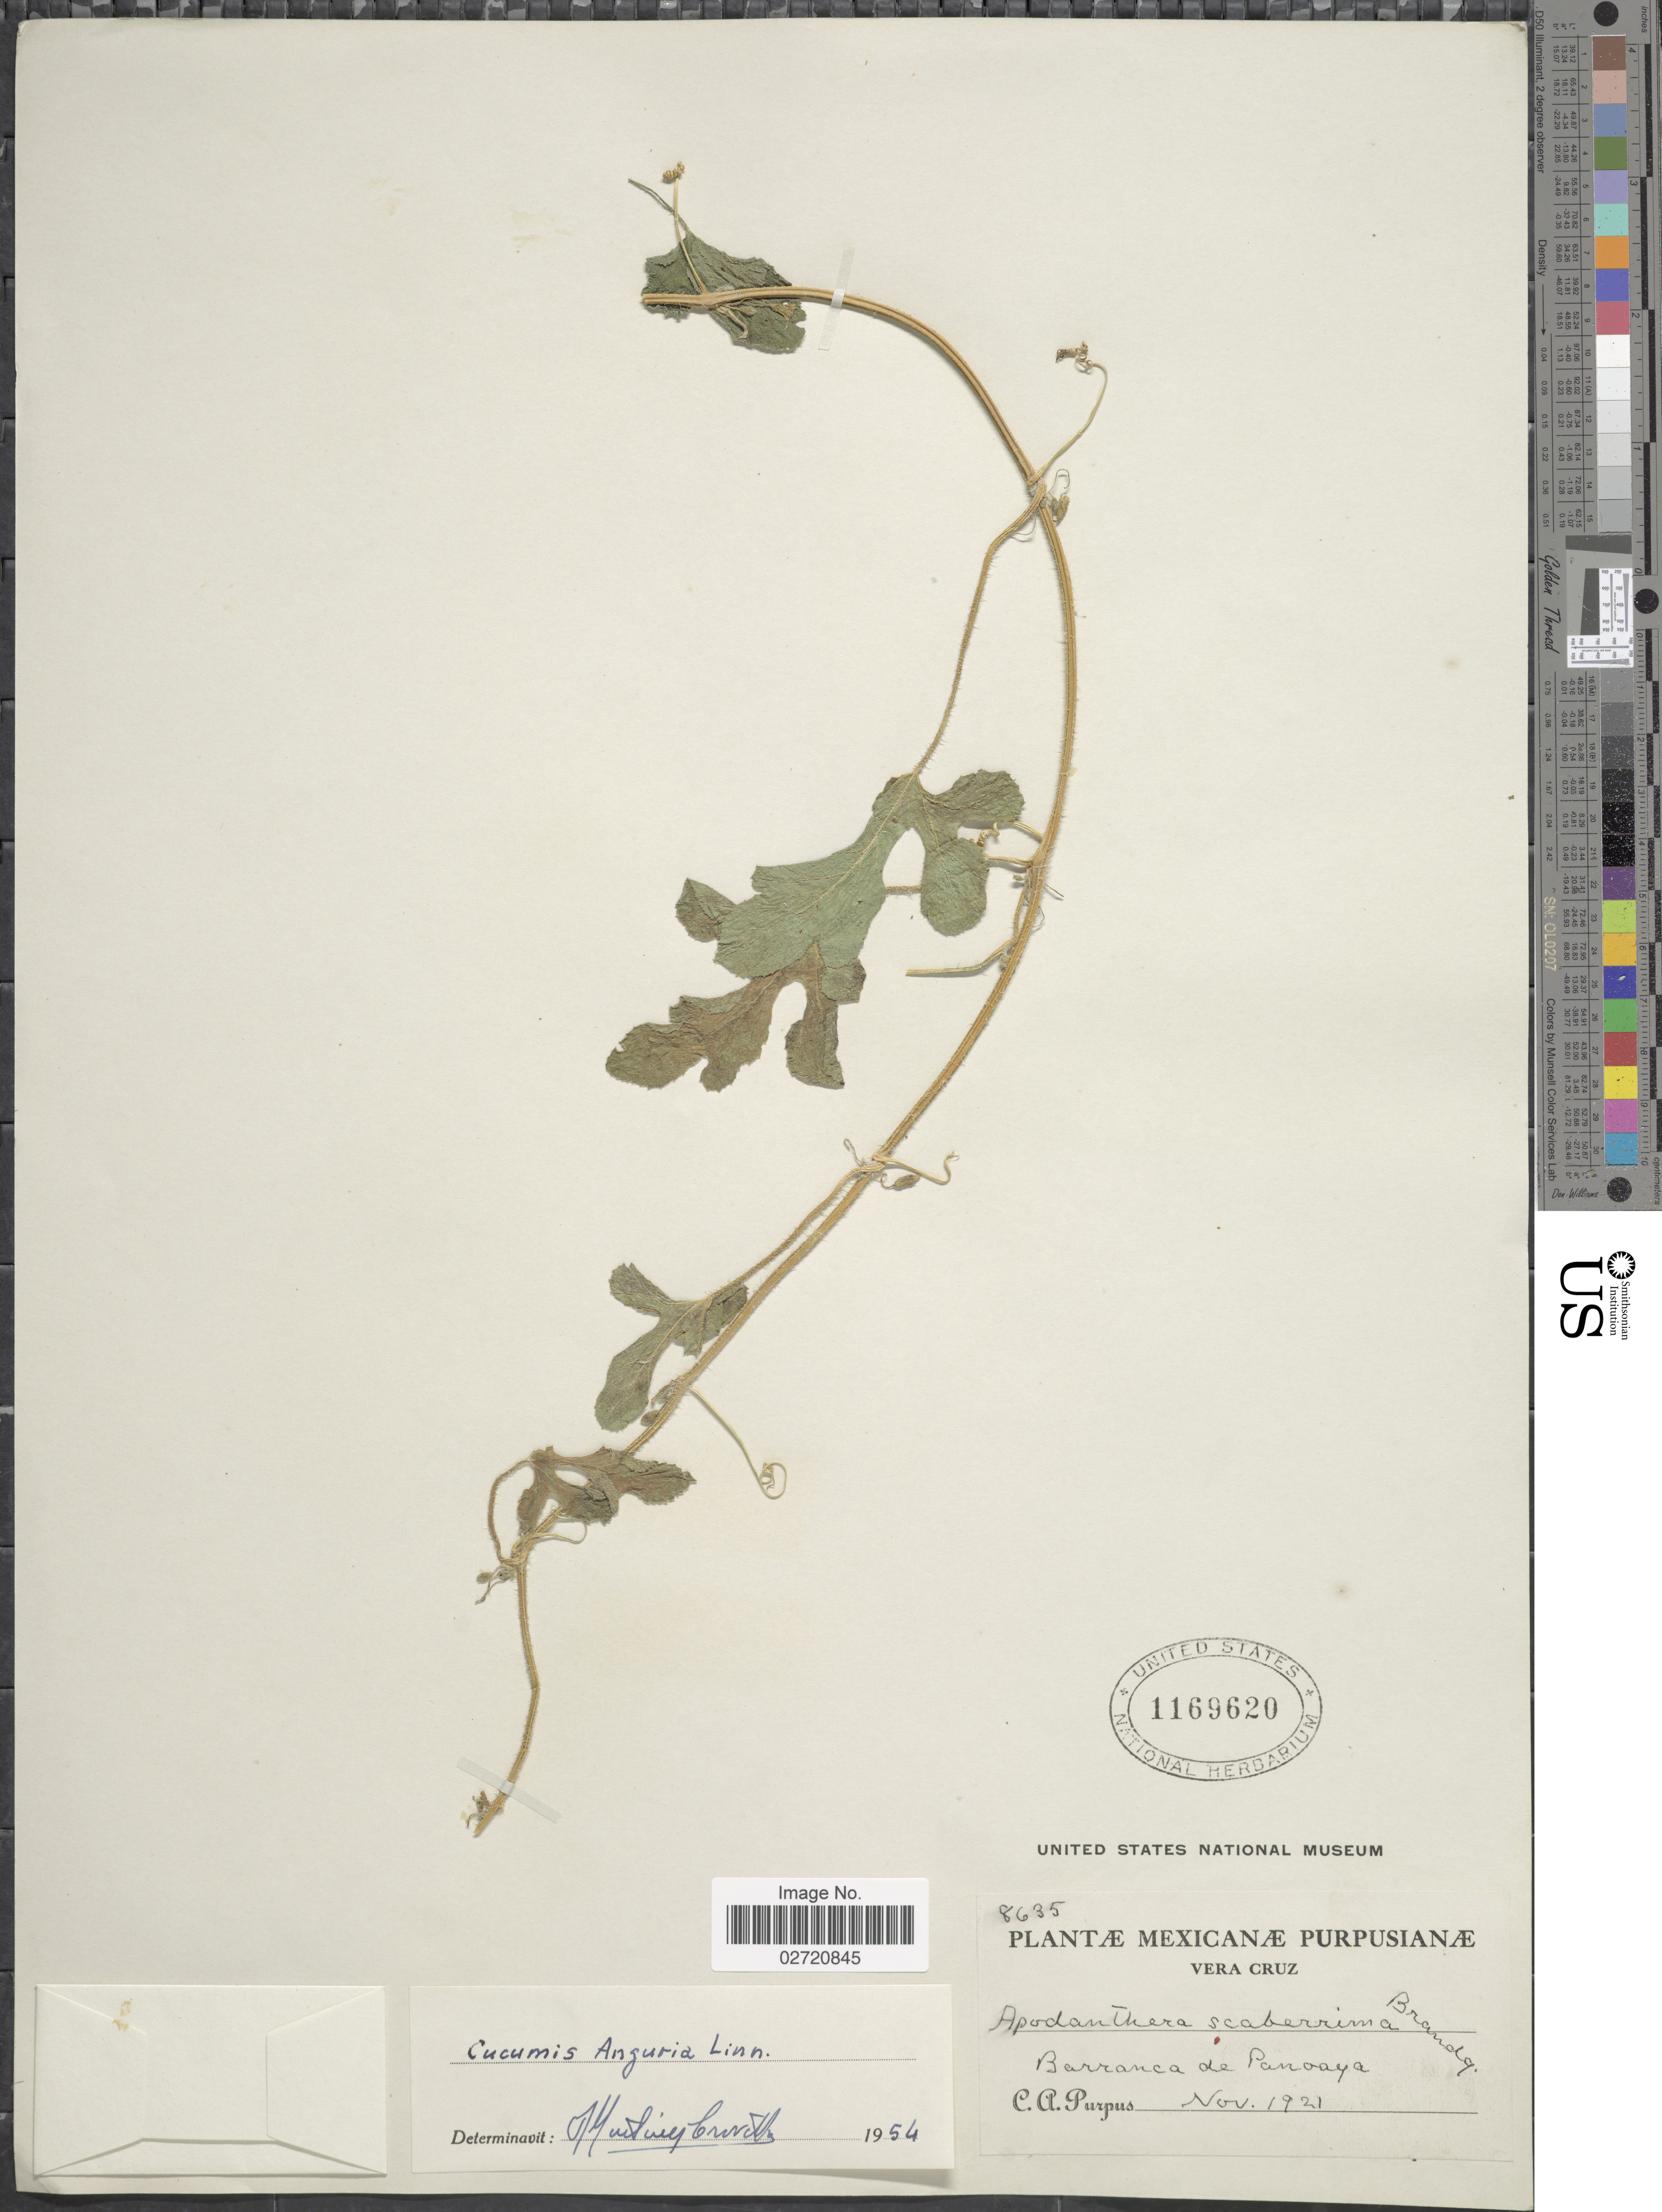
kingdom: Plantae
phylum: Tracheophyta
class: Magnoliopsida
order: Cucurbitales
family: Cucurbitaceae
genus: Cucumis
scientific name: Cucumis anguria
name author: L.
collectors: C. A. Purpus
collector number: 8635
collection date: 1921-11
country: Mexico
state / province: Veracruz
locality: Vera Cruz. Barranca de Panoaya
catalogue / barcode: US 1169620